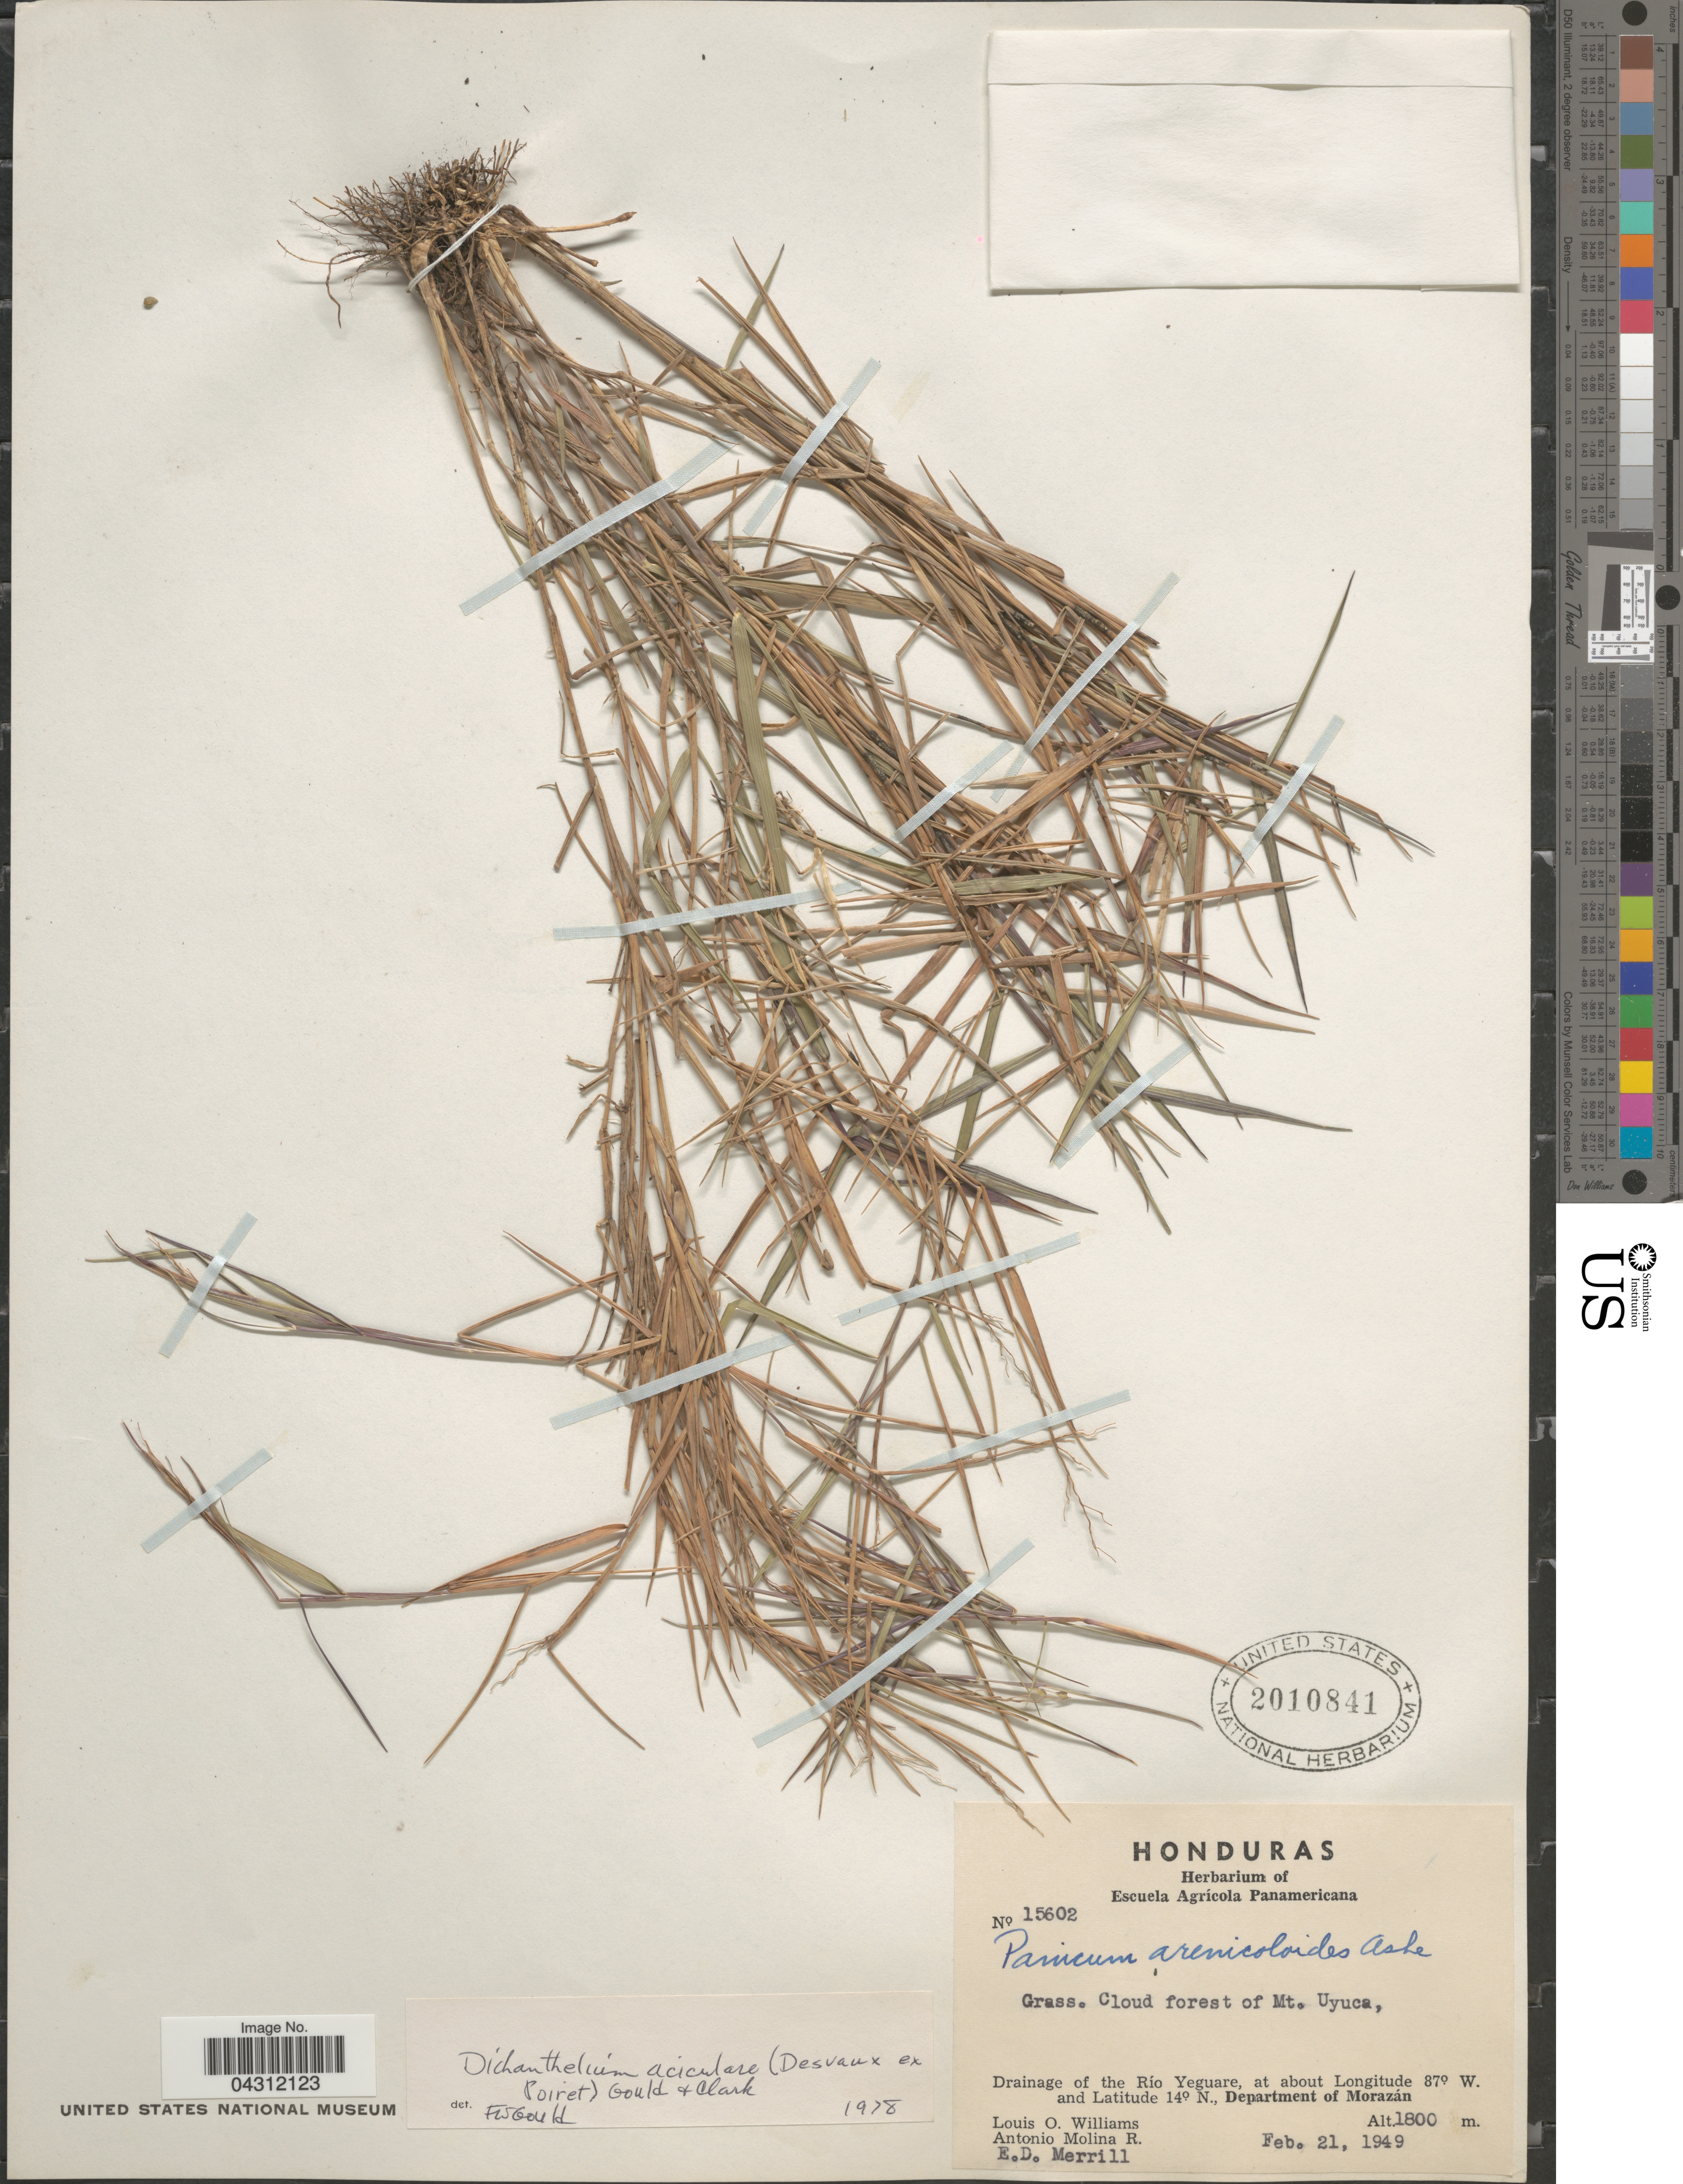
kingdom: Plantae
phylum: Tracheophyta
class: Liliopsida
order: Poales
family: Poaceae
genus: Dichanthelium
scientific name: Dichanthelium aciculare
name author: (Desv. ex Poir.) Gould & C.A. Clark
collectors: L. O. Williams, A. Molina R. & E. D. Merrill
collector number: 15602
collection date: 1949-02-21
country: Honduras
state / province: Fco. Morazán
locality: Cloud forest of Mt. Uyuca, Drainage of the Río Yeguare, Department of Morazán.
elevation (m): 1800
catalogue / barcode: US 2010841